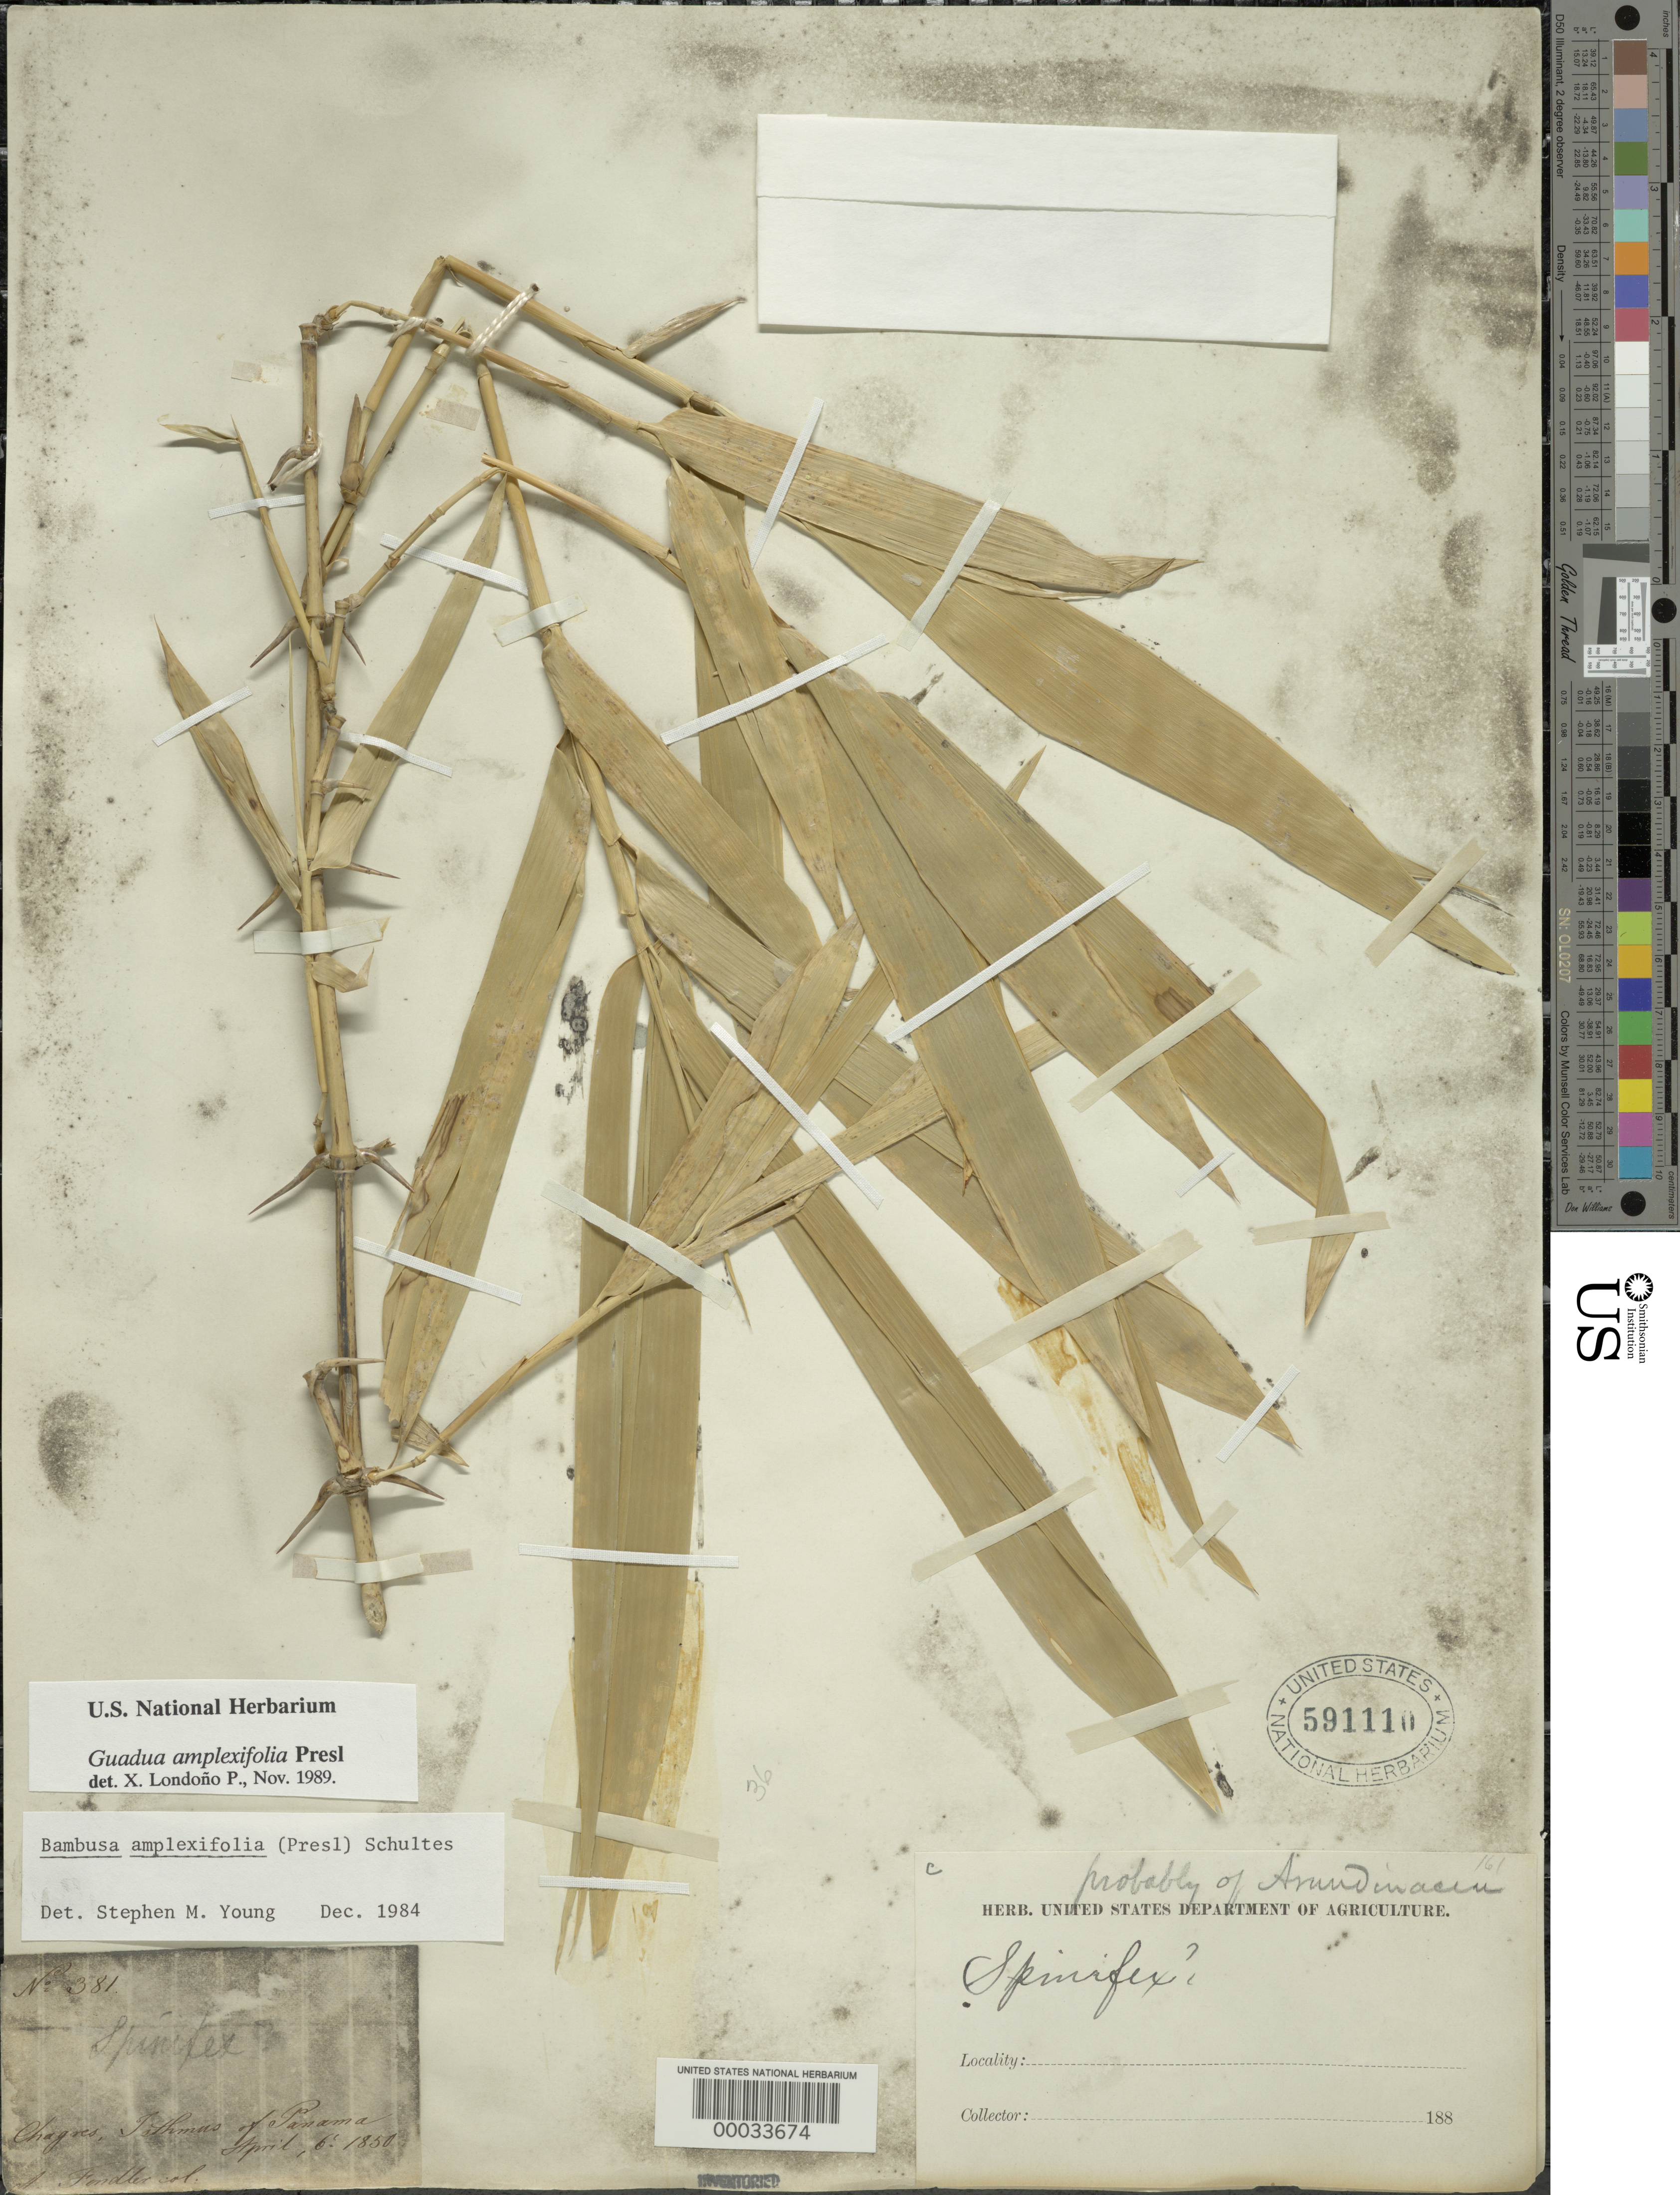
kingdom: Plantae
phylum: Tracheophyta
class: Liliopsida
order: Poales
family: Poaceae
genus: Guadua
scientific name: Guadua amplexifolia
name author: J. Presl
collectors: A. Fendler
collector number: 381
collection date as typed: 06 Apr 1850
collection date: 1850-04-06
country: Panama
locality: Chagres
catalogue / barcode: US 591110